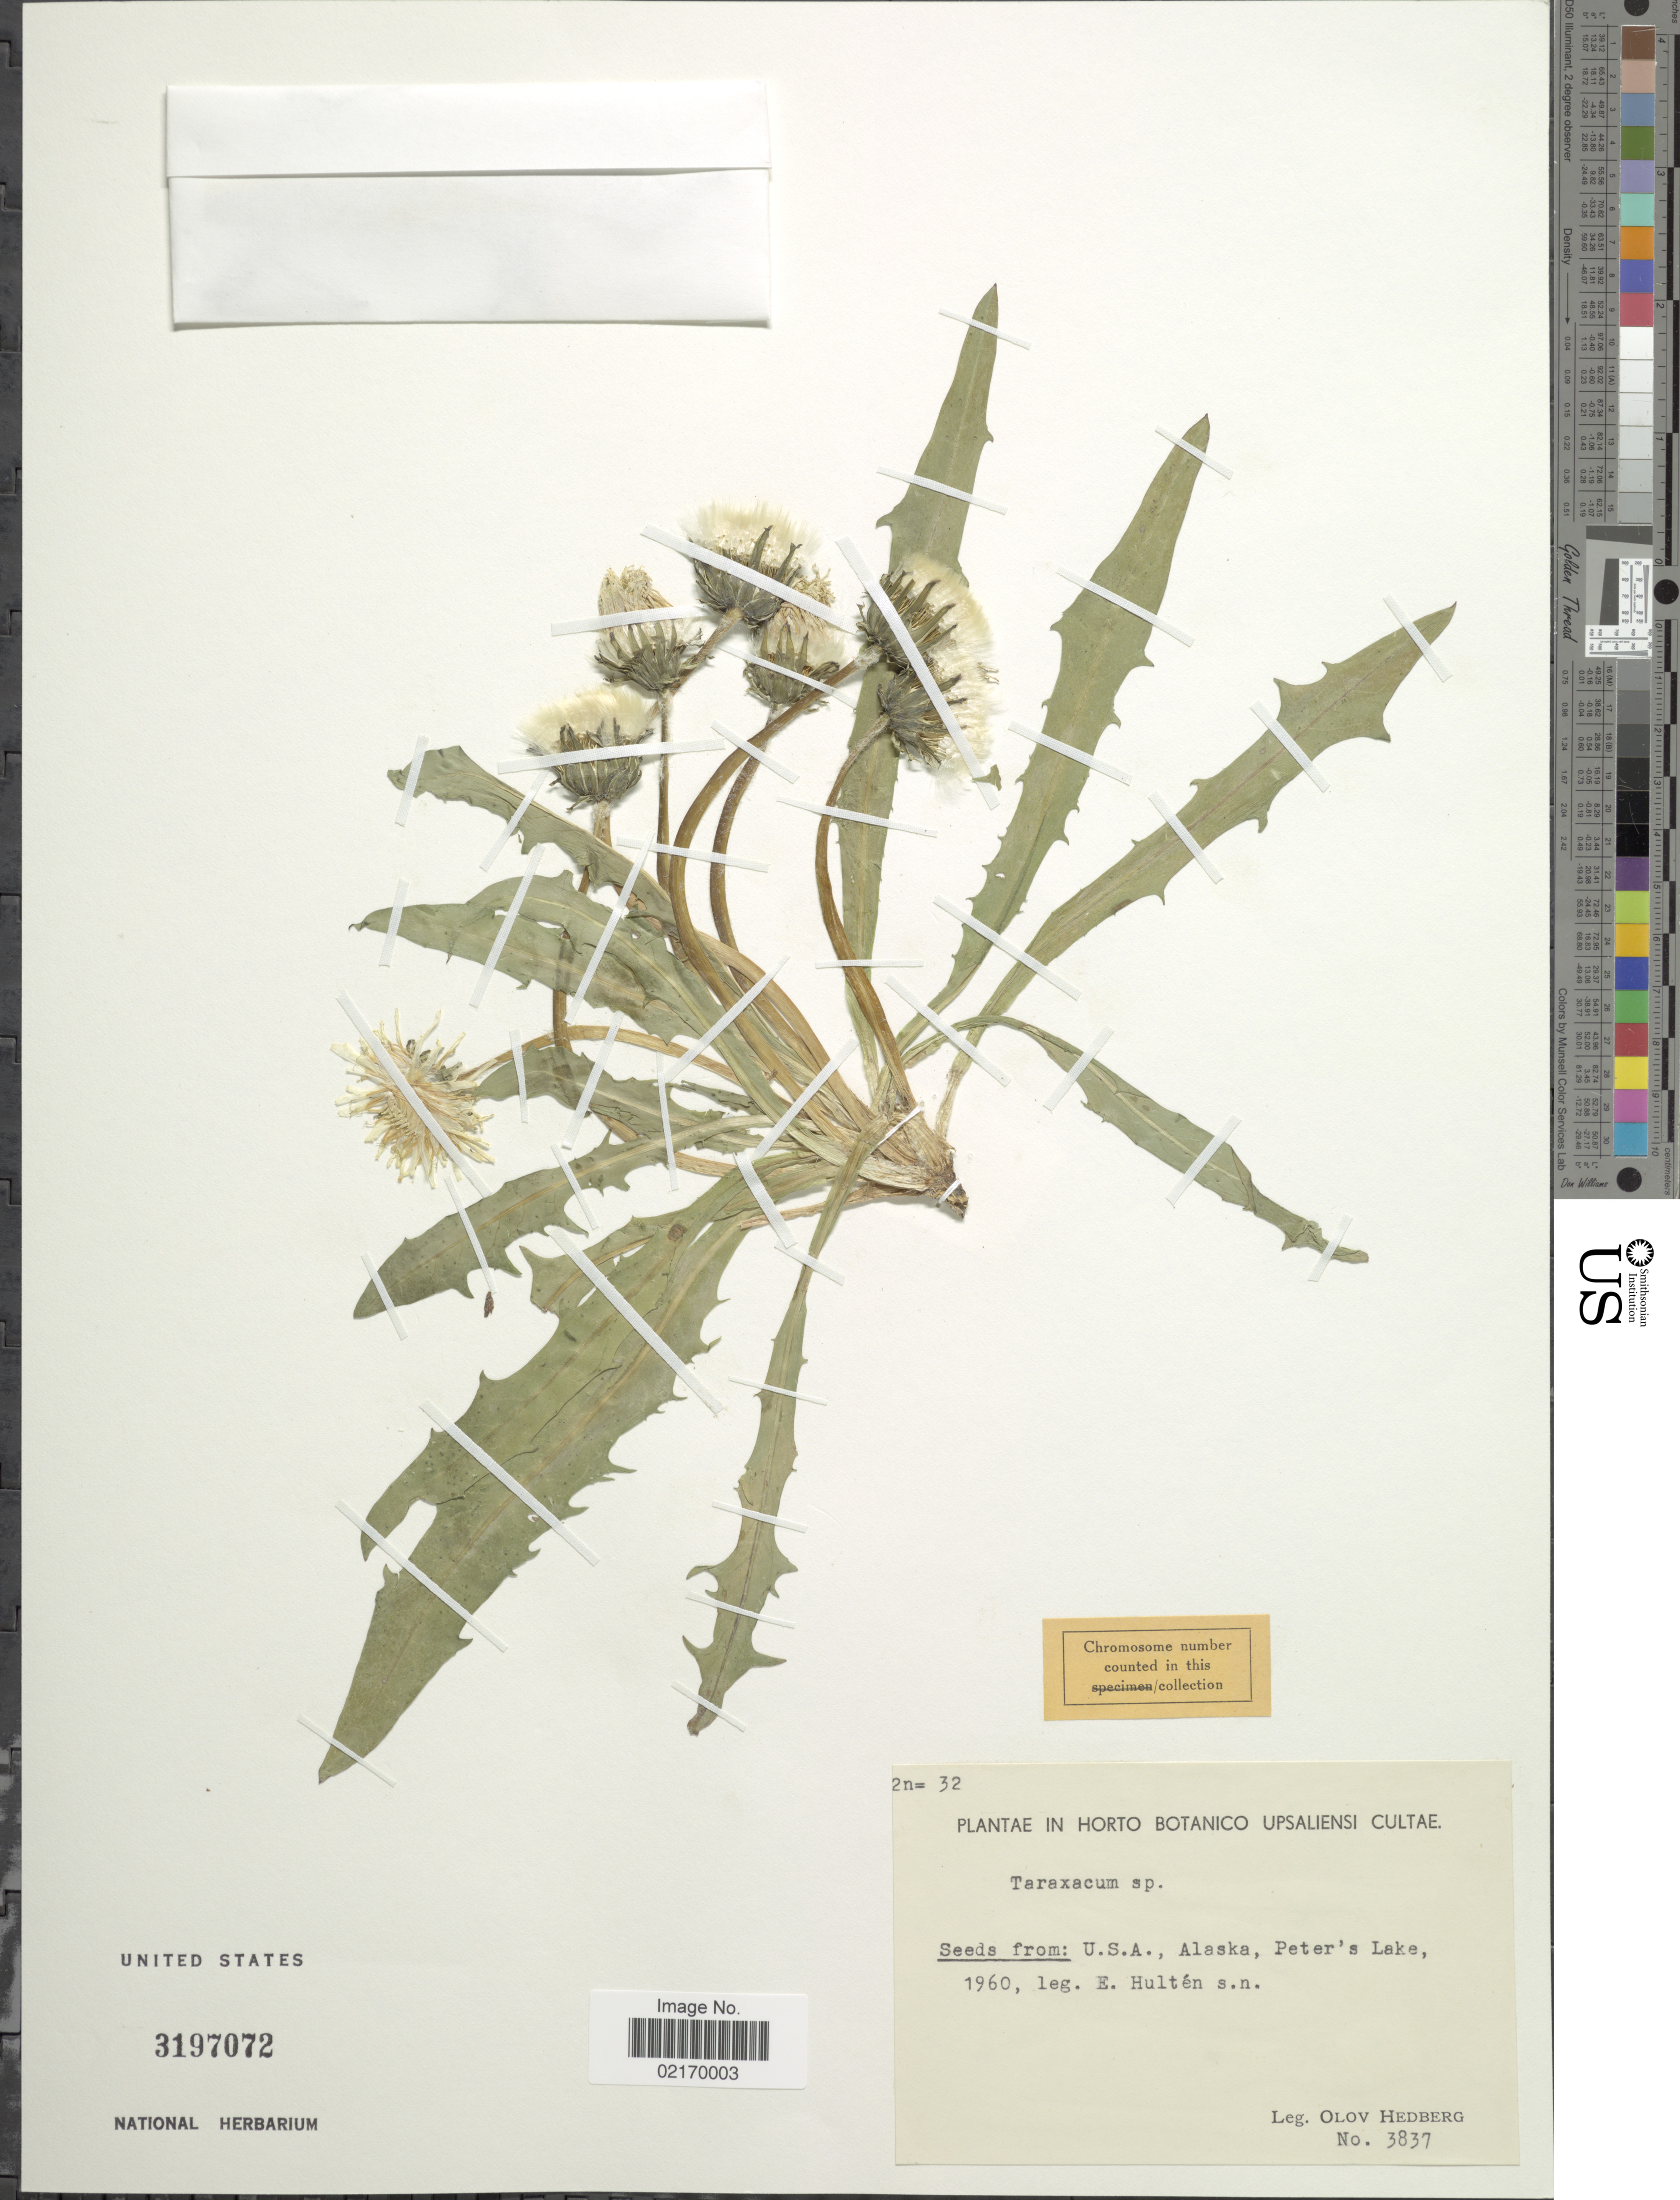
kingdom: Plantae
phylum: Tracheophyta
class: Magnoliopsida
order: Asterales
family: Asteraceae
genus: Taraxacum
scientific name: Taraxacum officinale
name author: G.H. Weber ex F.H. Wigg.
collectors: O. Hedberg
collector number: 3837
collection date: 1960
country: Sweden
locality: Horto Botanico Upsaliense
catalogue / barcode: US 3197072